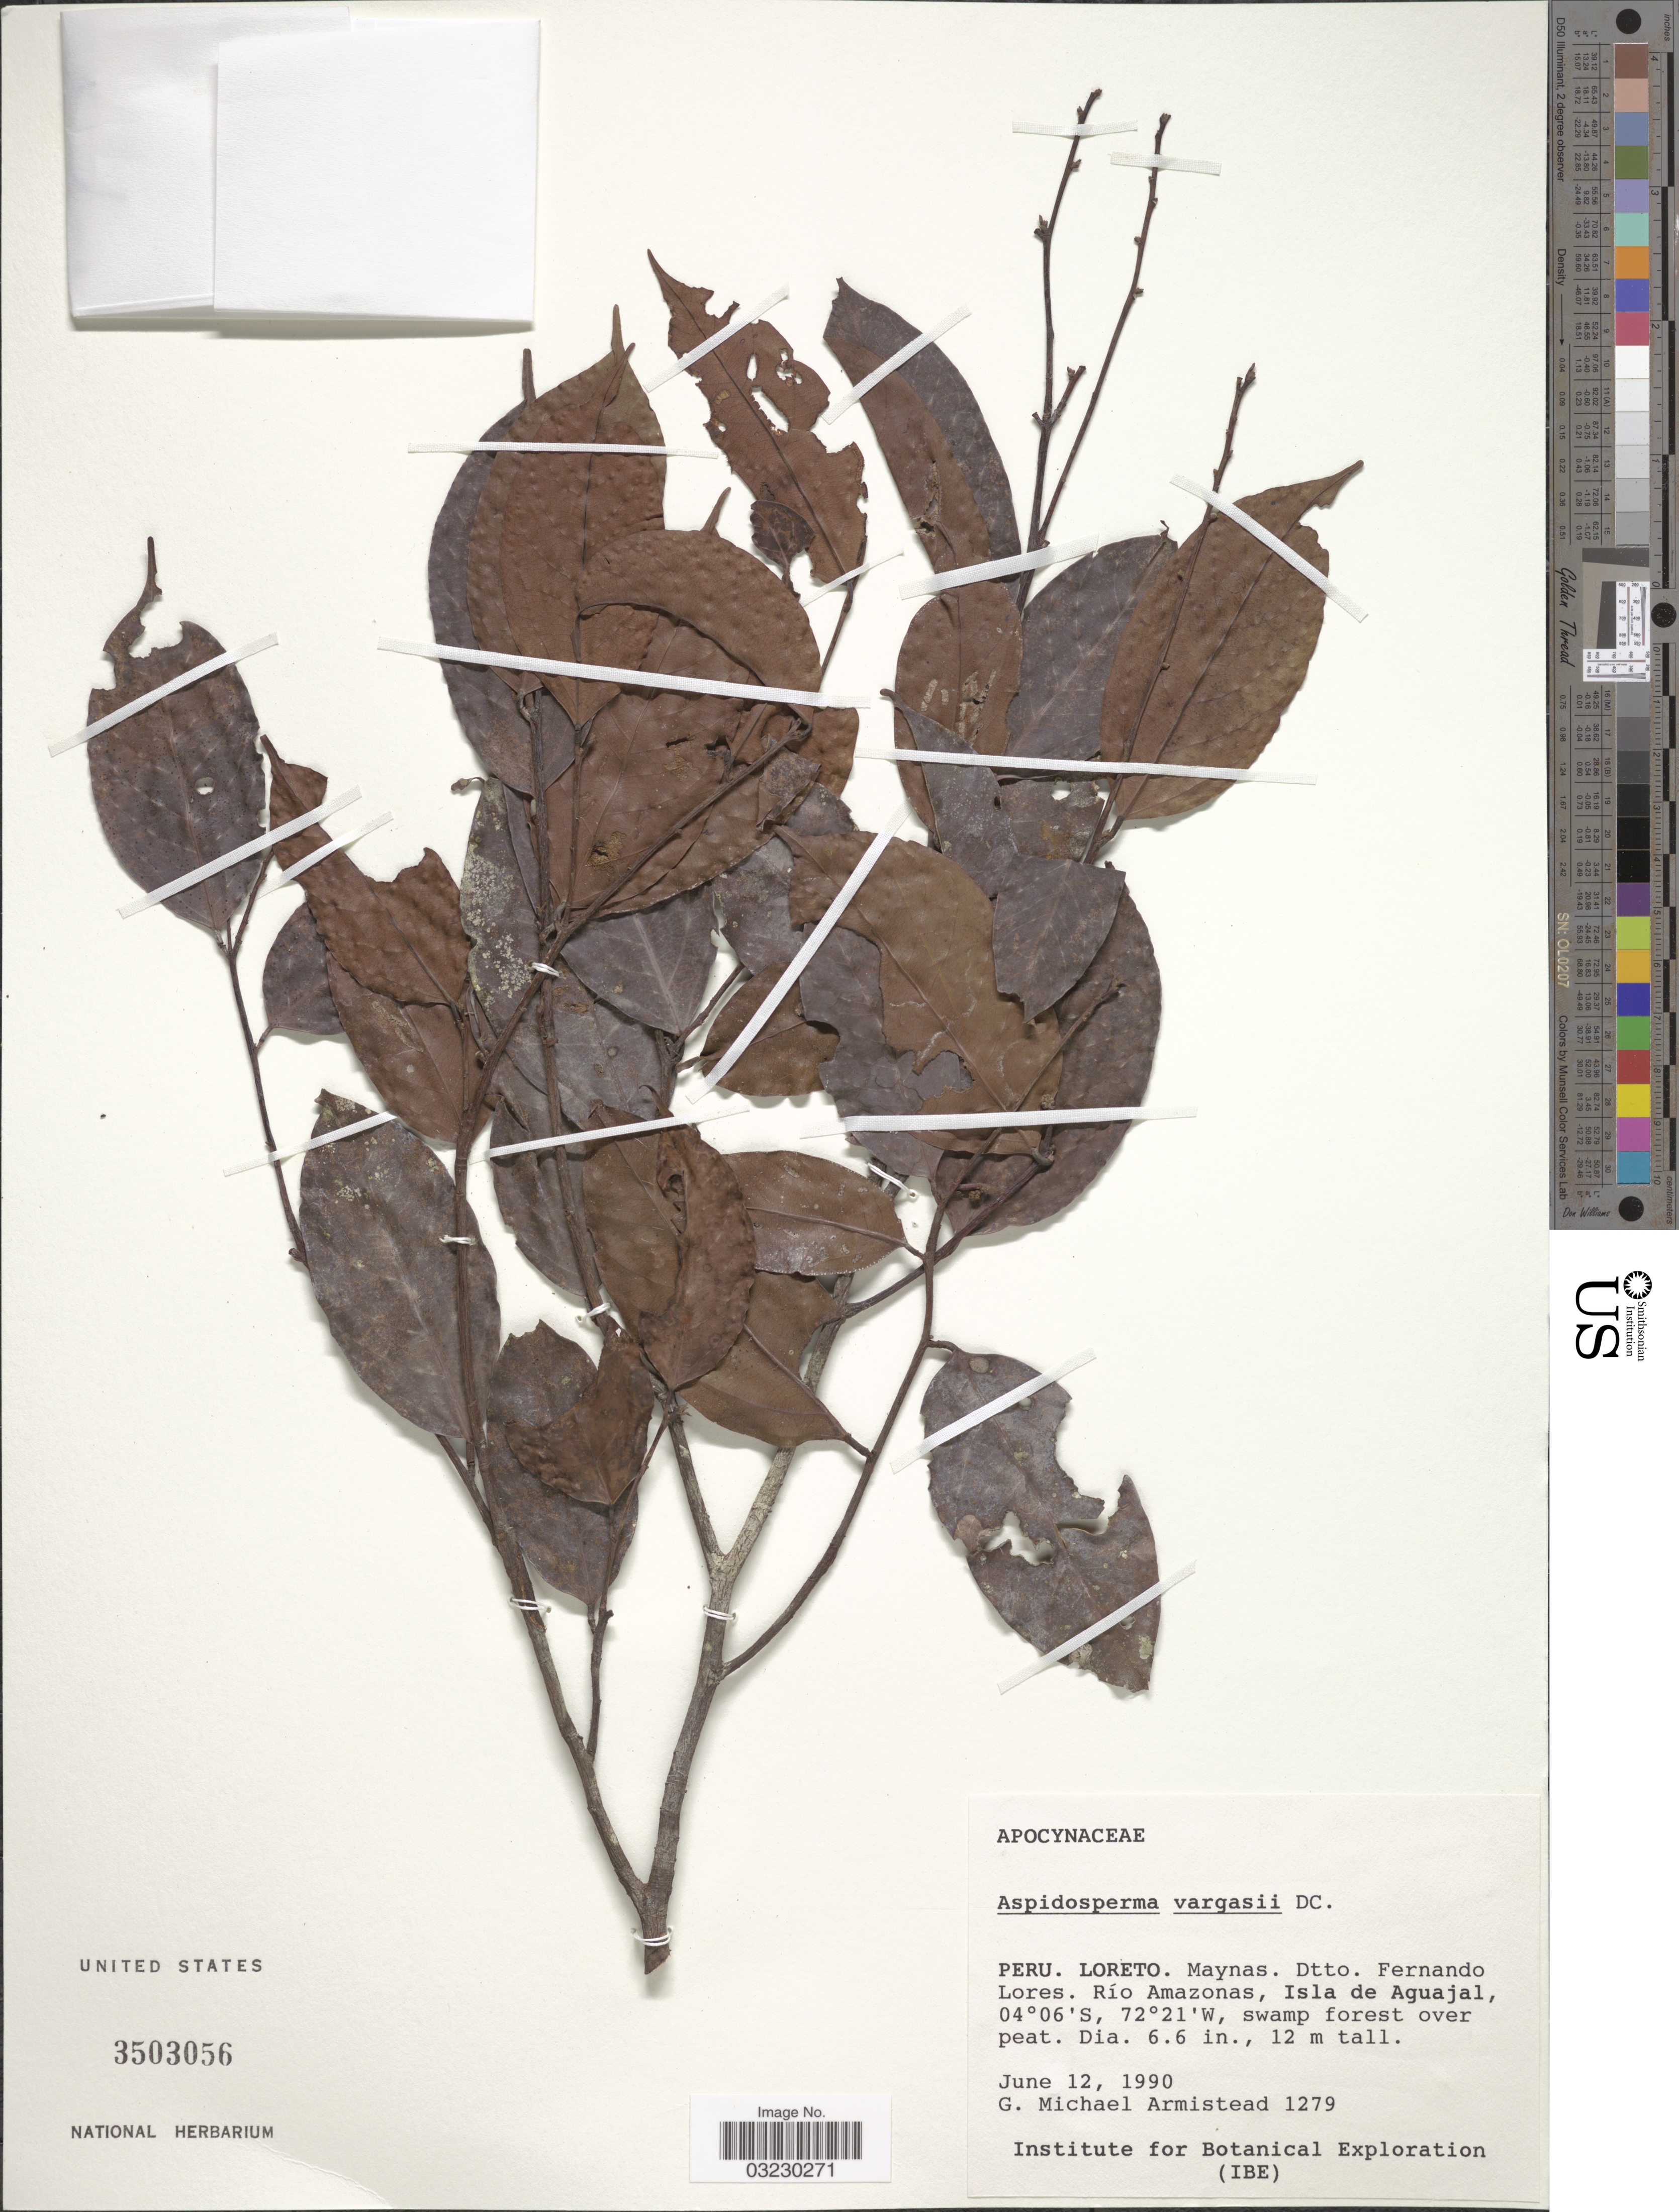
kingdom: Plantae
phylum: Tracheophyta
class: Magnoliopsida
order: Gentianales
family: Apocynaceae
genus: Aspidosperma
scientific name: Aspidosperma vargasii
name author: A. DC.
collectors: G. Armistead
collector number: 1279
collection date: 1990-06-12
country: Peru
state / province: Loreto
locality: Maynas. Dtto. Fernando Lores. Río Amazonas, Isla de Aguajal.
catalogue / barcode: US 3503056